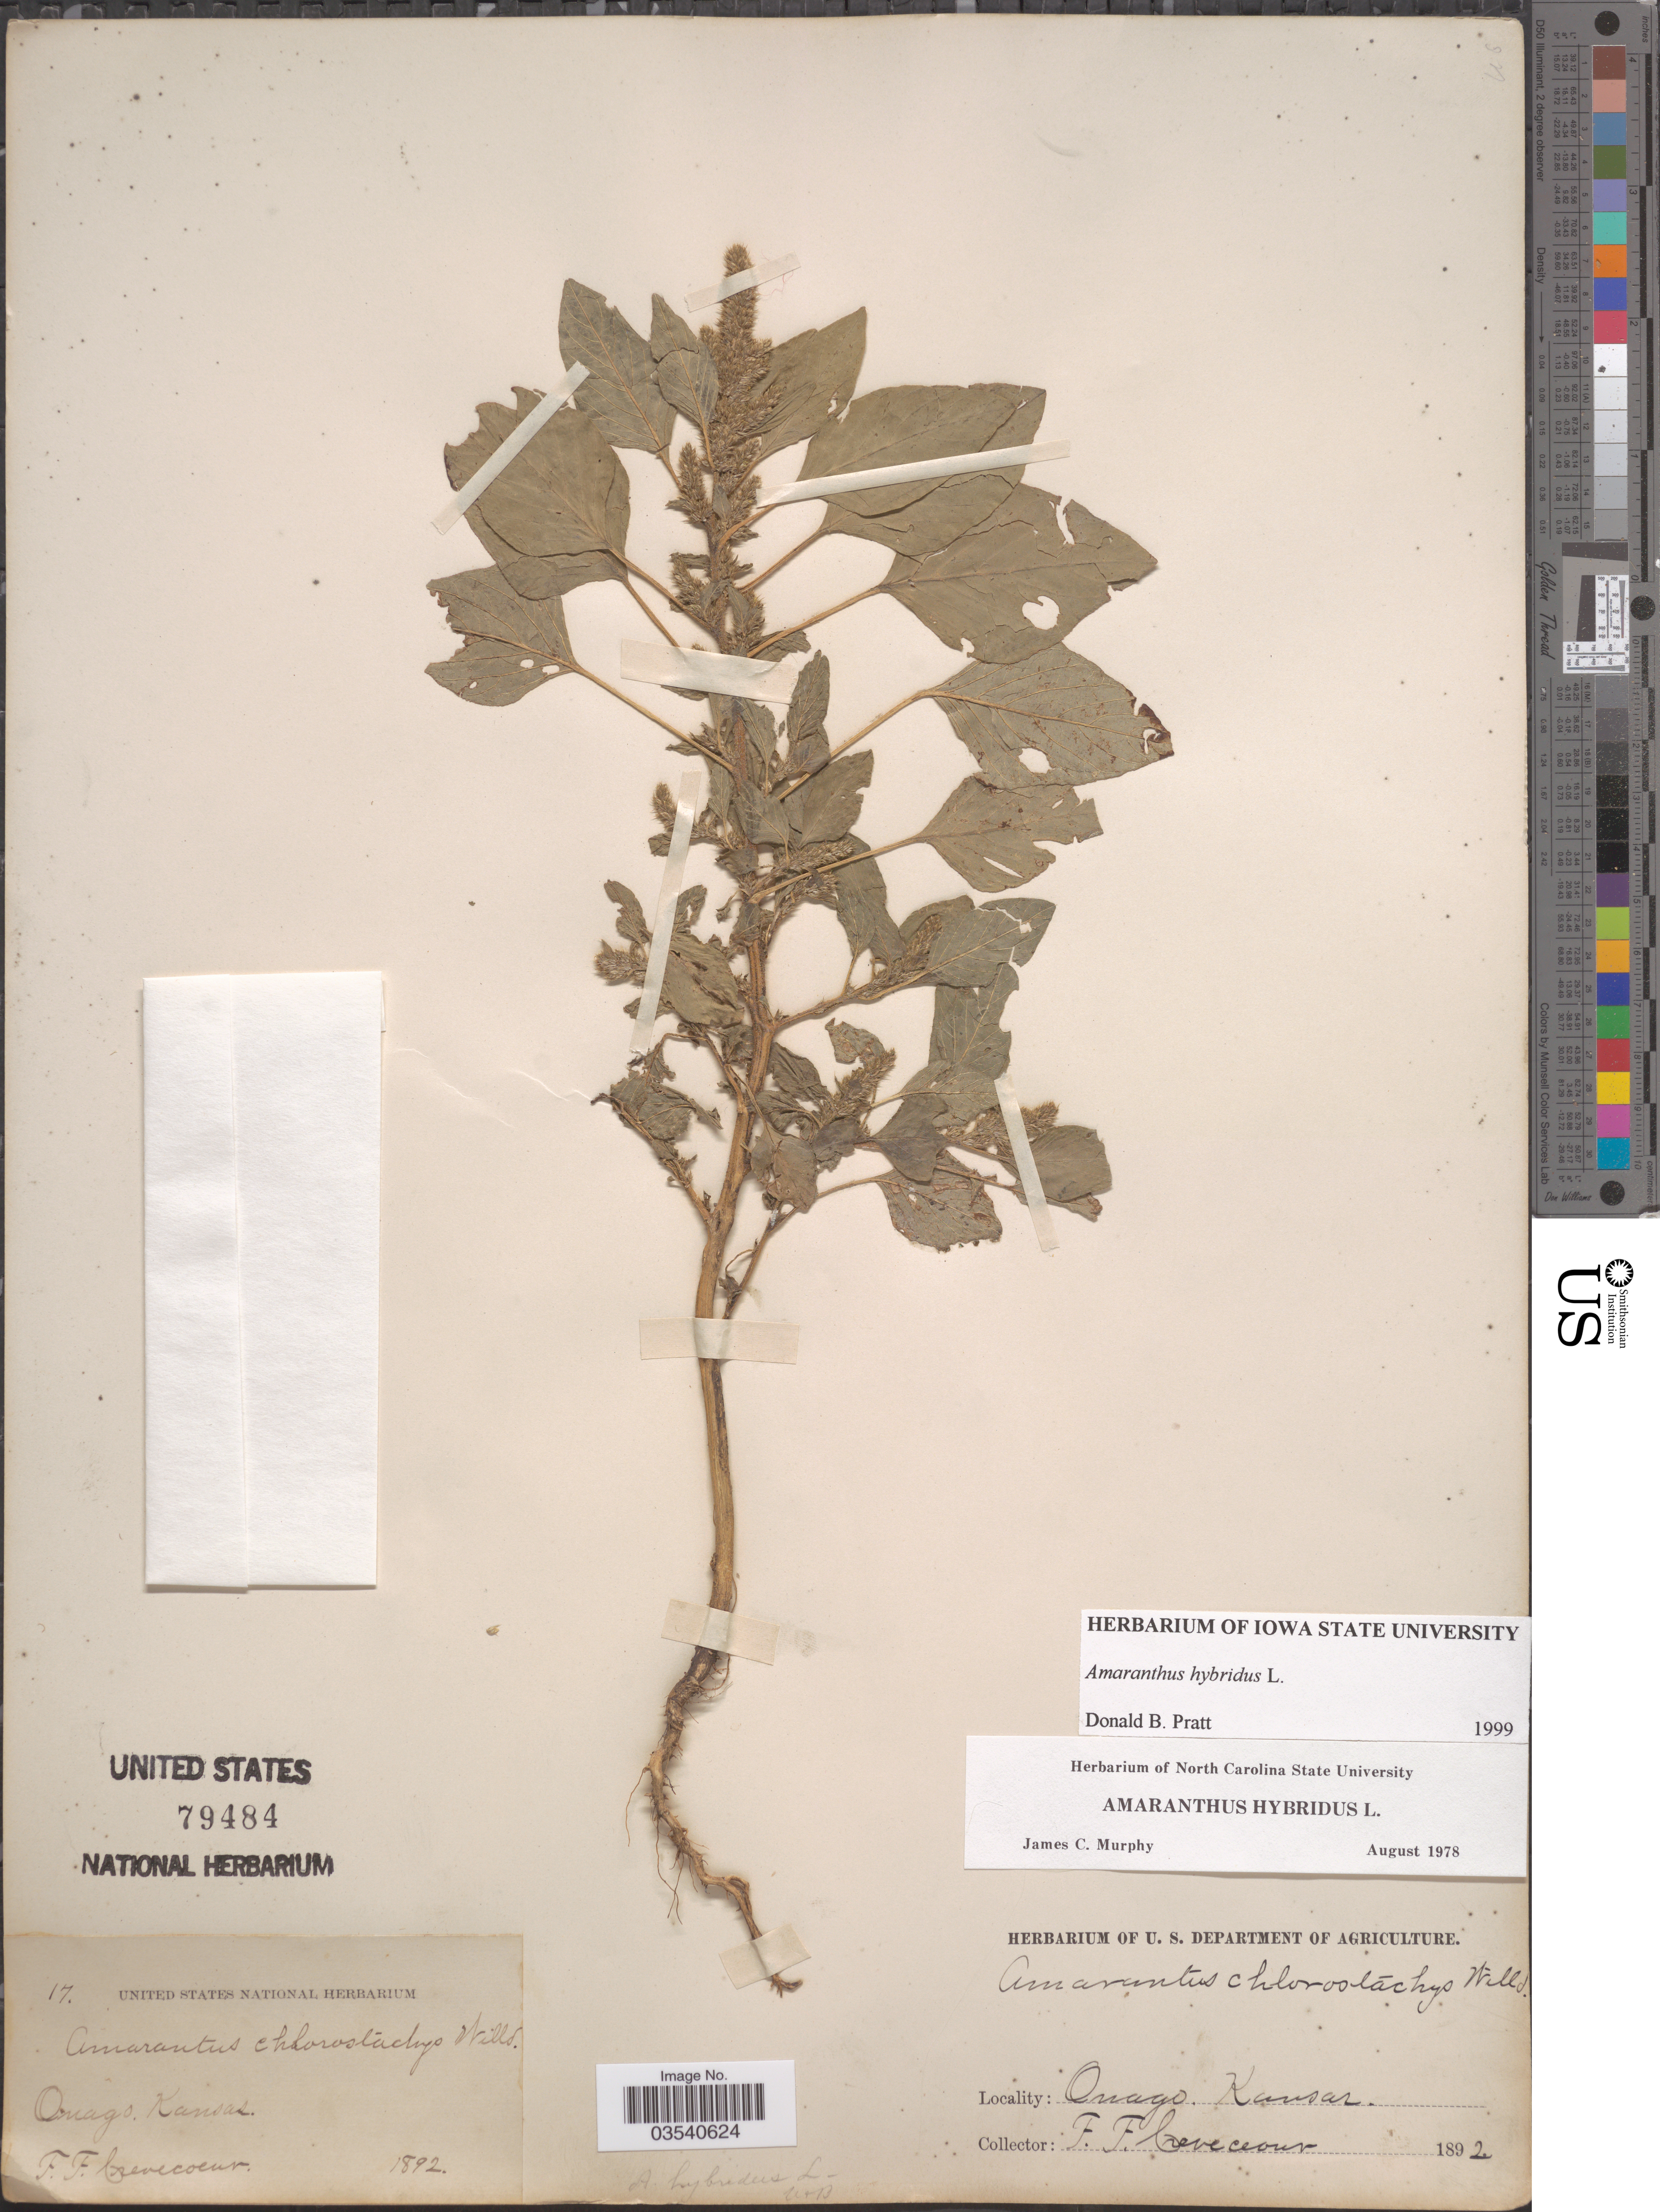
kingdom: Plantae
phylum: Tracheophyta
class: Magnoliopsida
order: Caryophyllales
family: Amaranthaceae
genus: Amaranthus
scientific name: Amaranthus hybridus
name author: L.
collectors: F. F. Crevecoeur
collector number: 17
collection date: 1892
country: United States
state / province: Kansas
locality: Onago.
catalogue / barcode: US 79484